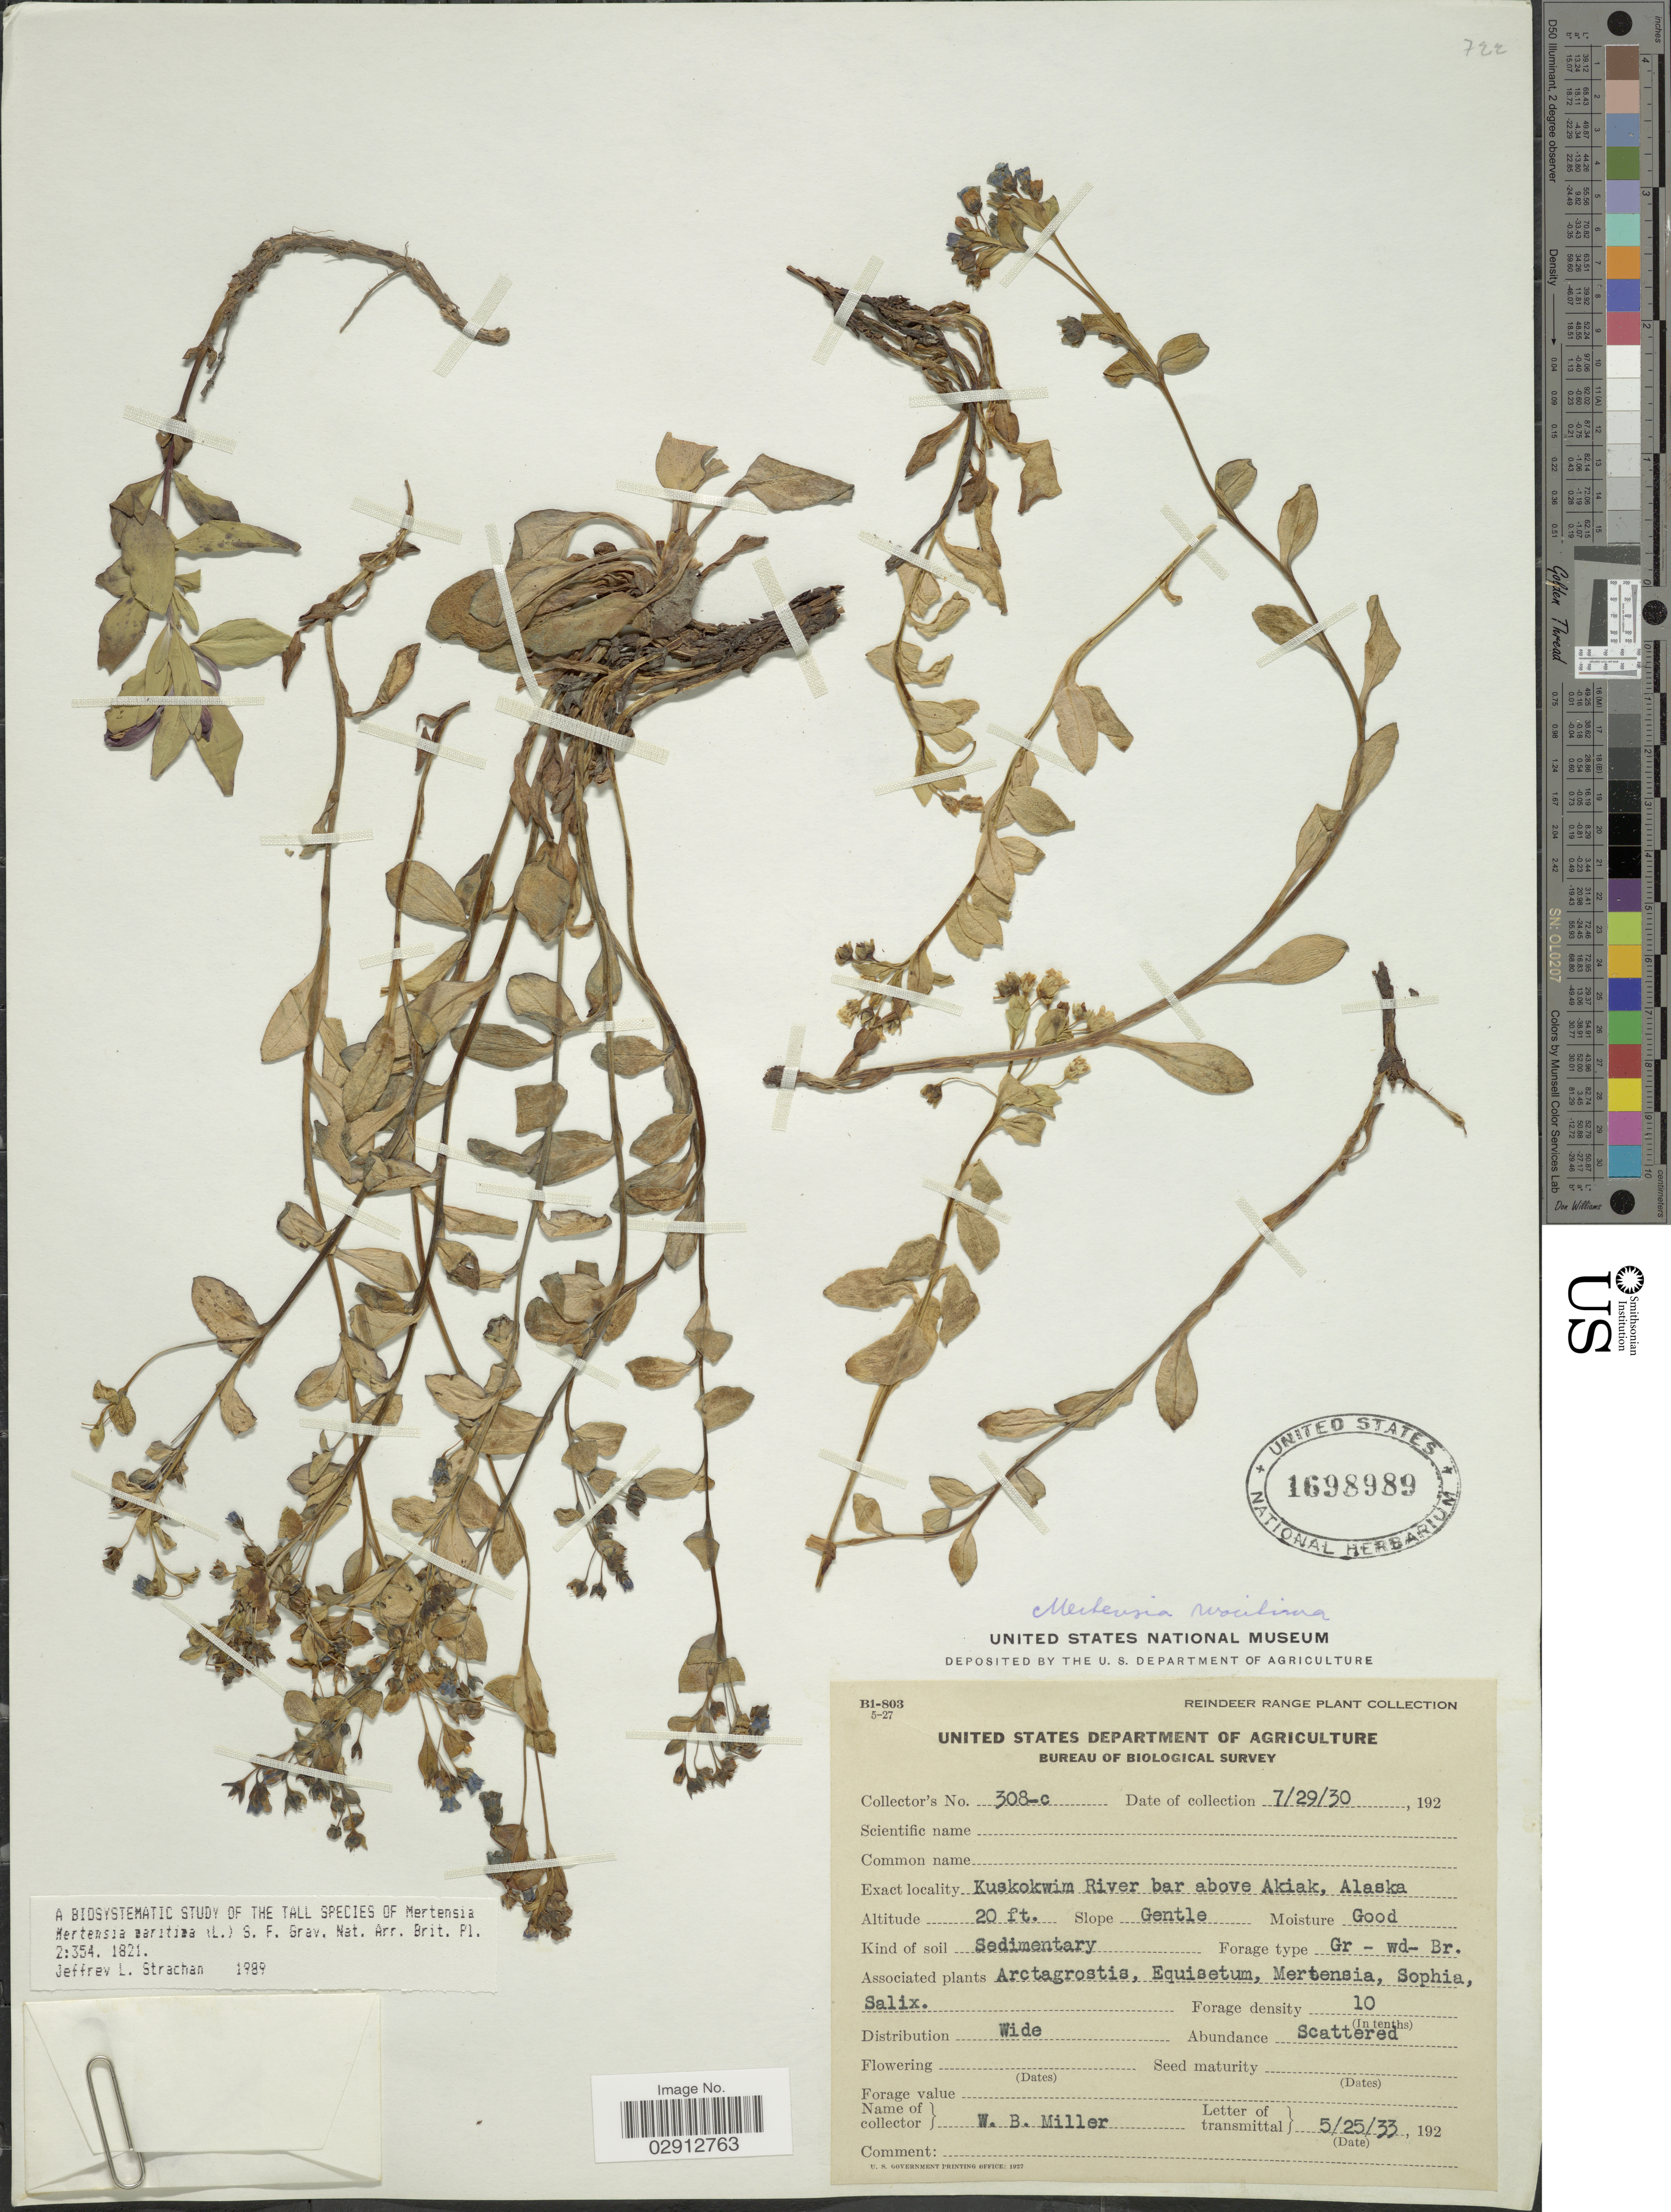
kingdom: Plantae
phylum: Tracheophyta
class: Magnoliopsida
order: Boraginales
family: Boraginaceae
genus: Mertensia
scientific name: Mertensia maritima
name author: (L.) S.F. Gray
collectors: W. Miller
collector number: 308-c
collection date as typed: Transcribed d/m/y: 29/7/30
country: United States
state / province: Alaska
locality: Kuskokwim River bar above Akiak.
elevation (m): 6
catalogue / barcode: US 1698989